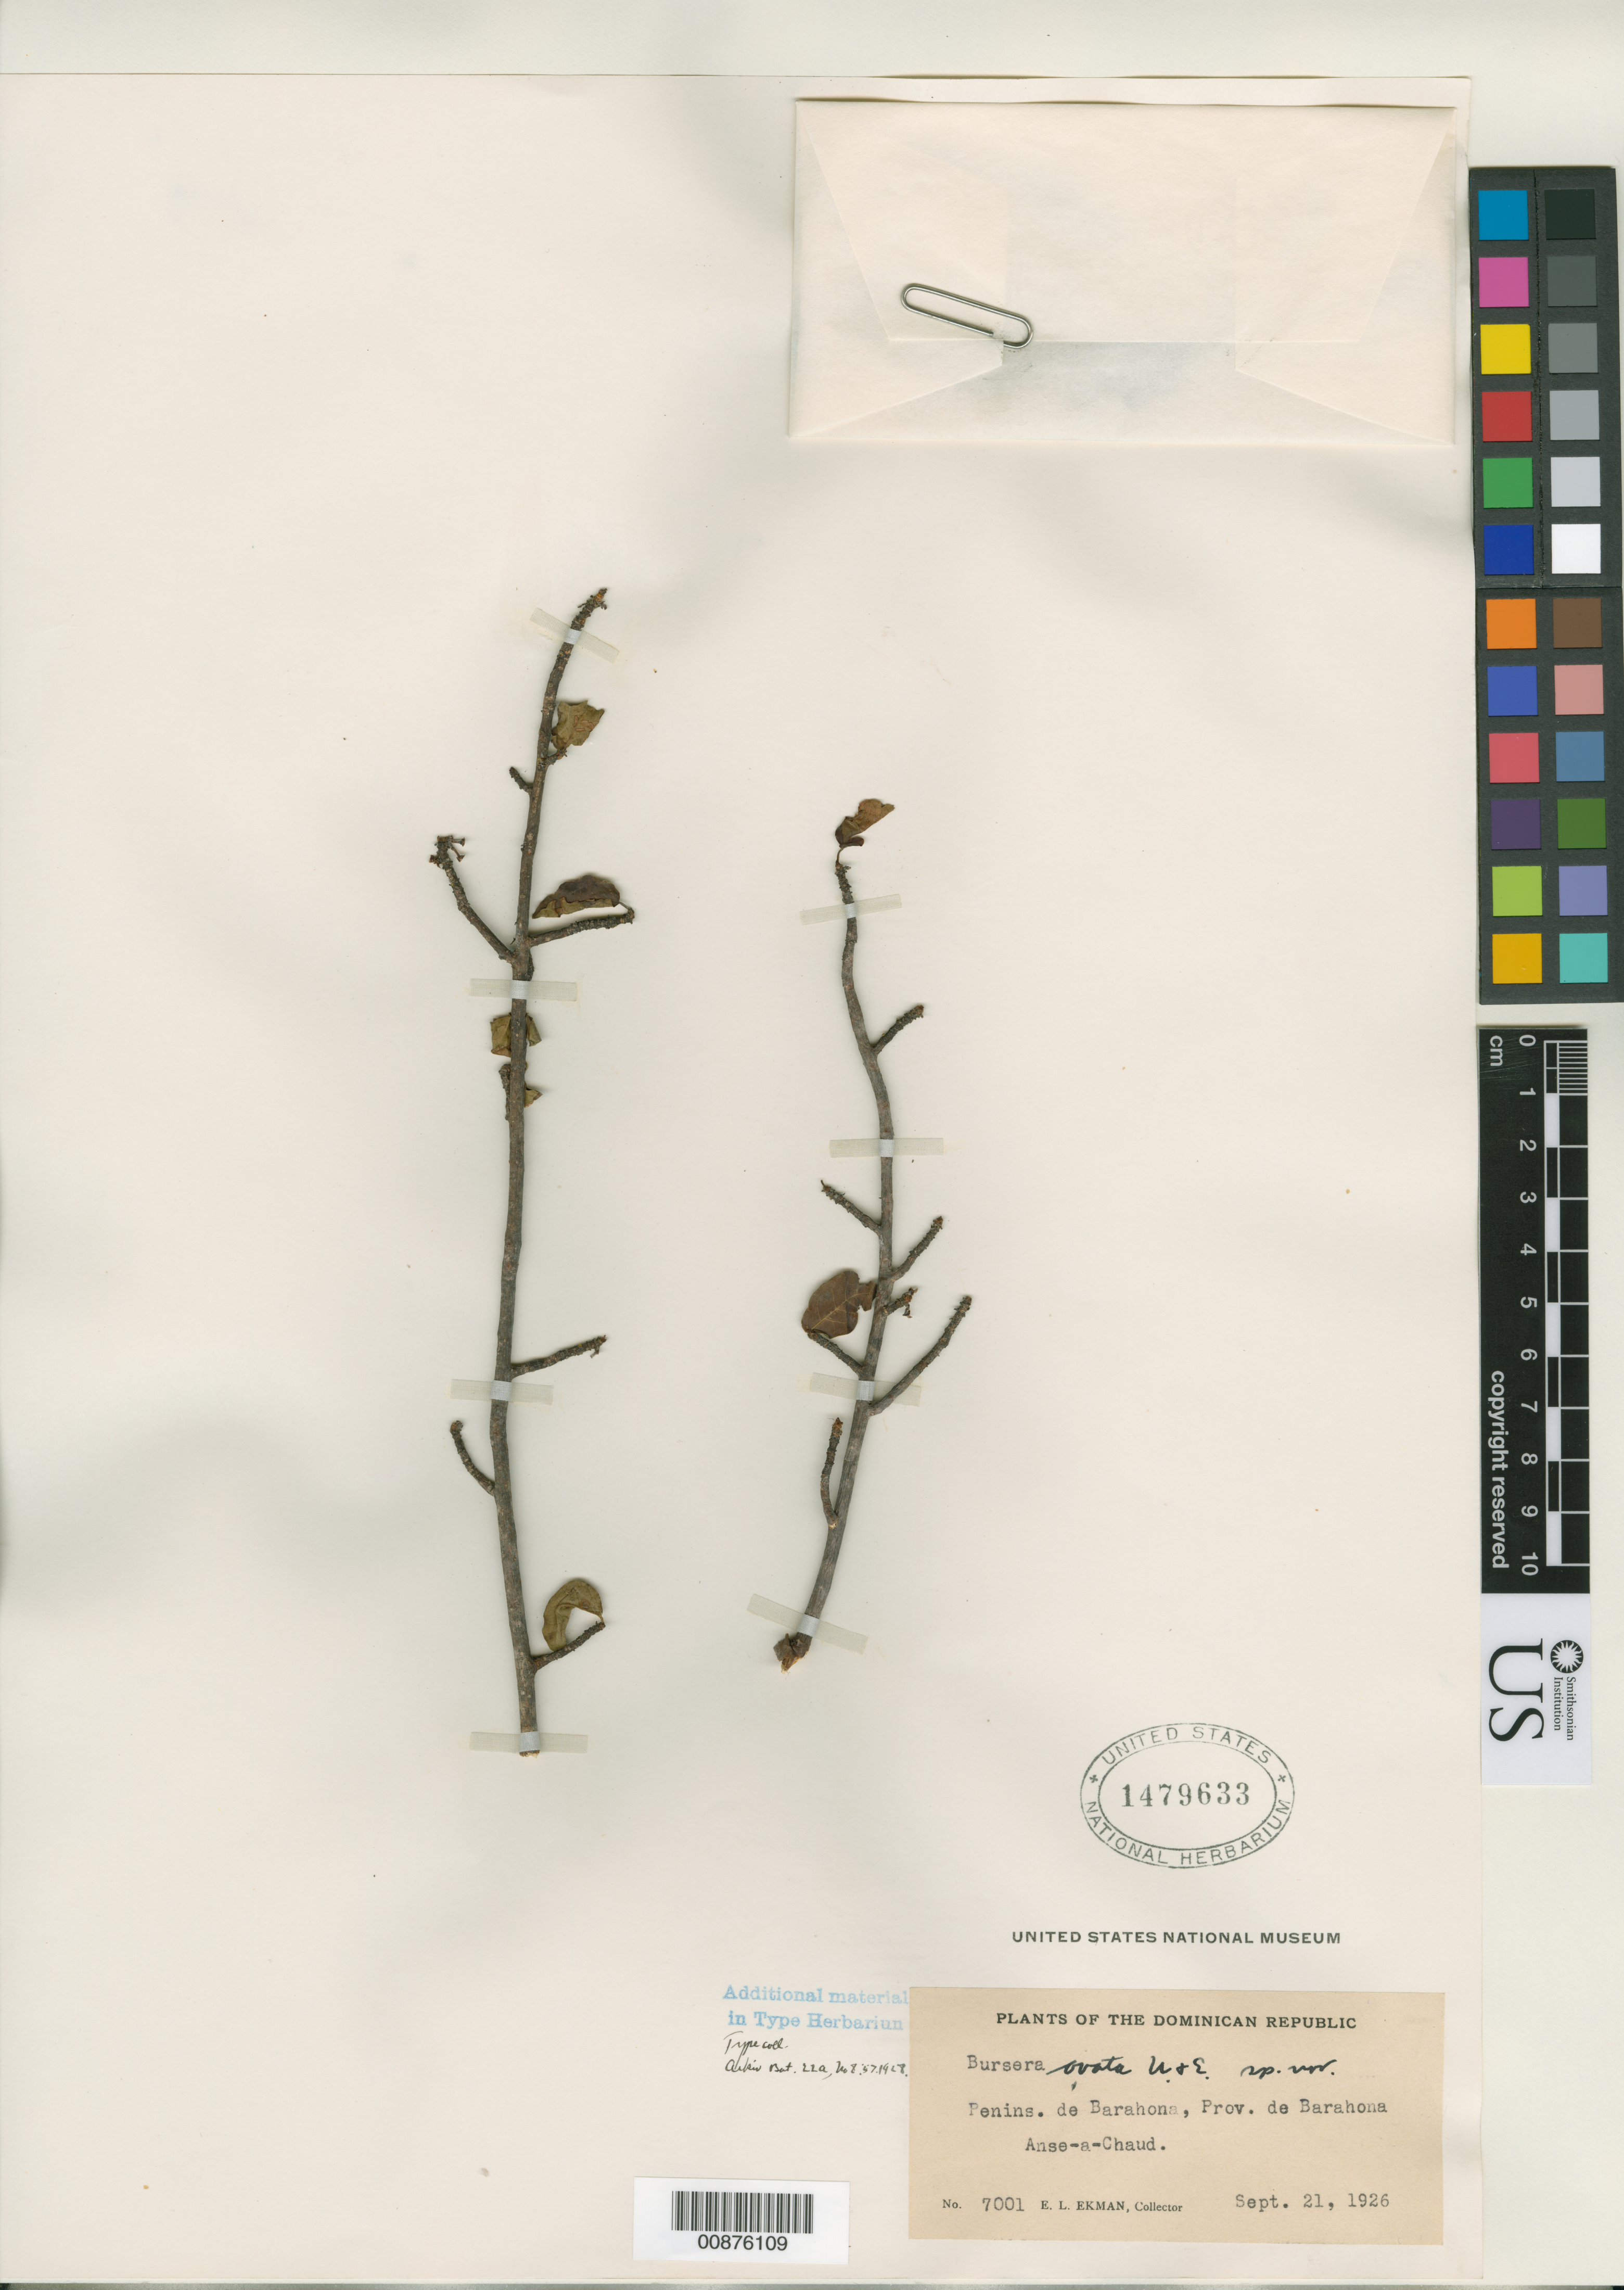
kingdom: Plantae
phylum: Tracheophyta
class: Magnoliopsida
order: Sapindales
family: Burseraceae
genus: Bursera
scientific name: Bursera ovata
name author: Urb. & Ekman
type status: Isotype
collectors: E. L. Ekman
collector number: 7001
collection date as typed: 21 Sep 1926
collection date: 1926-09-21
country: Dominican Republic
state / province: Barahona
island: Hispaniola Island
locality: Prope Anse-a-Chaud.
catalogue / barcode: US 1479633